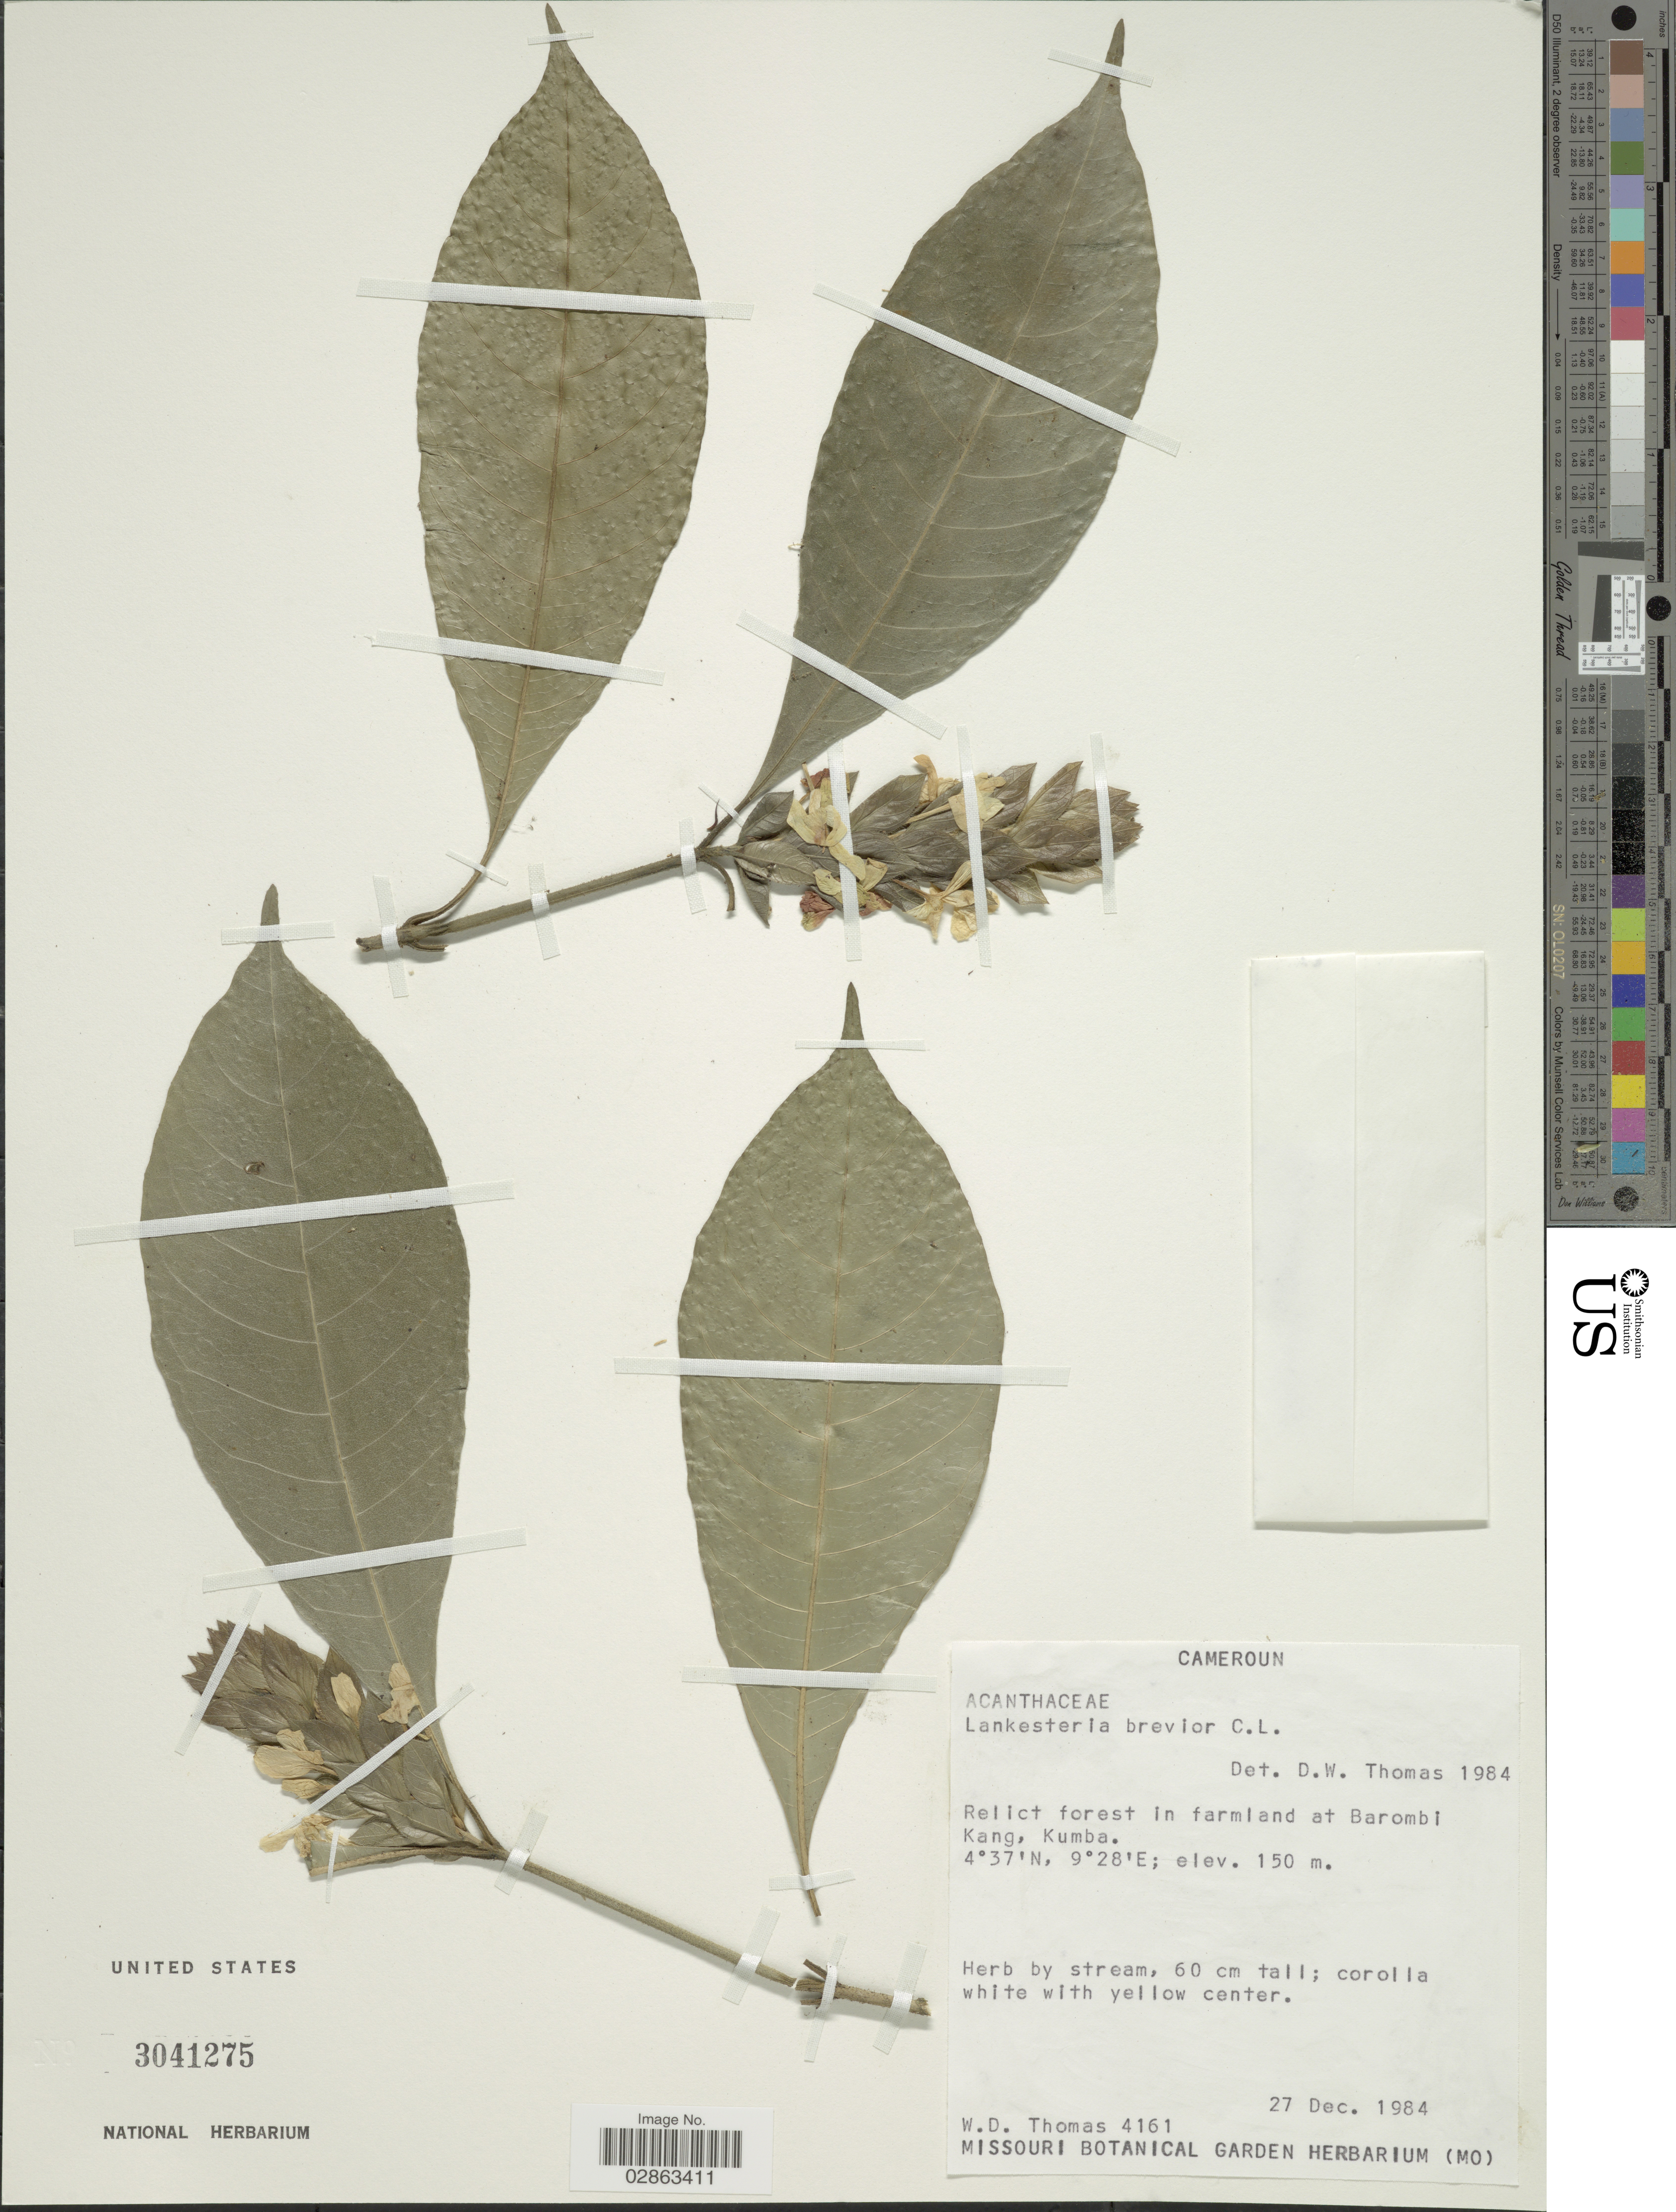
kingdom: Plantae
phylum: Tracheophyta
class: Magnoliopsida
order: Lamiales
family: Acanthaceae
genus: Lankesteria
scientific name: Lankesteria brevior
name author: C.B. Clarke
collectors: W. Thomas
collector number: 4161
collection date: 1984-12-27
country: Cameroon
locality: Relict forest in farmland at Barombi Kang, Kumba.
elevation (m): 150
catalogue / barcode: US 3041275